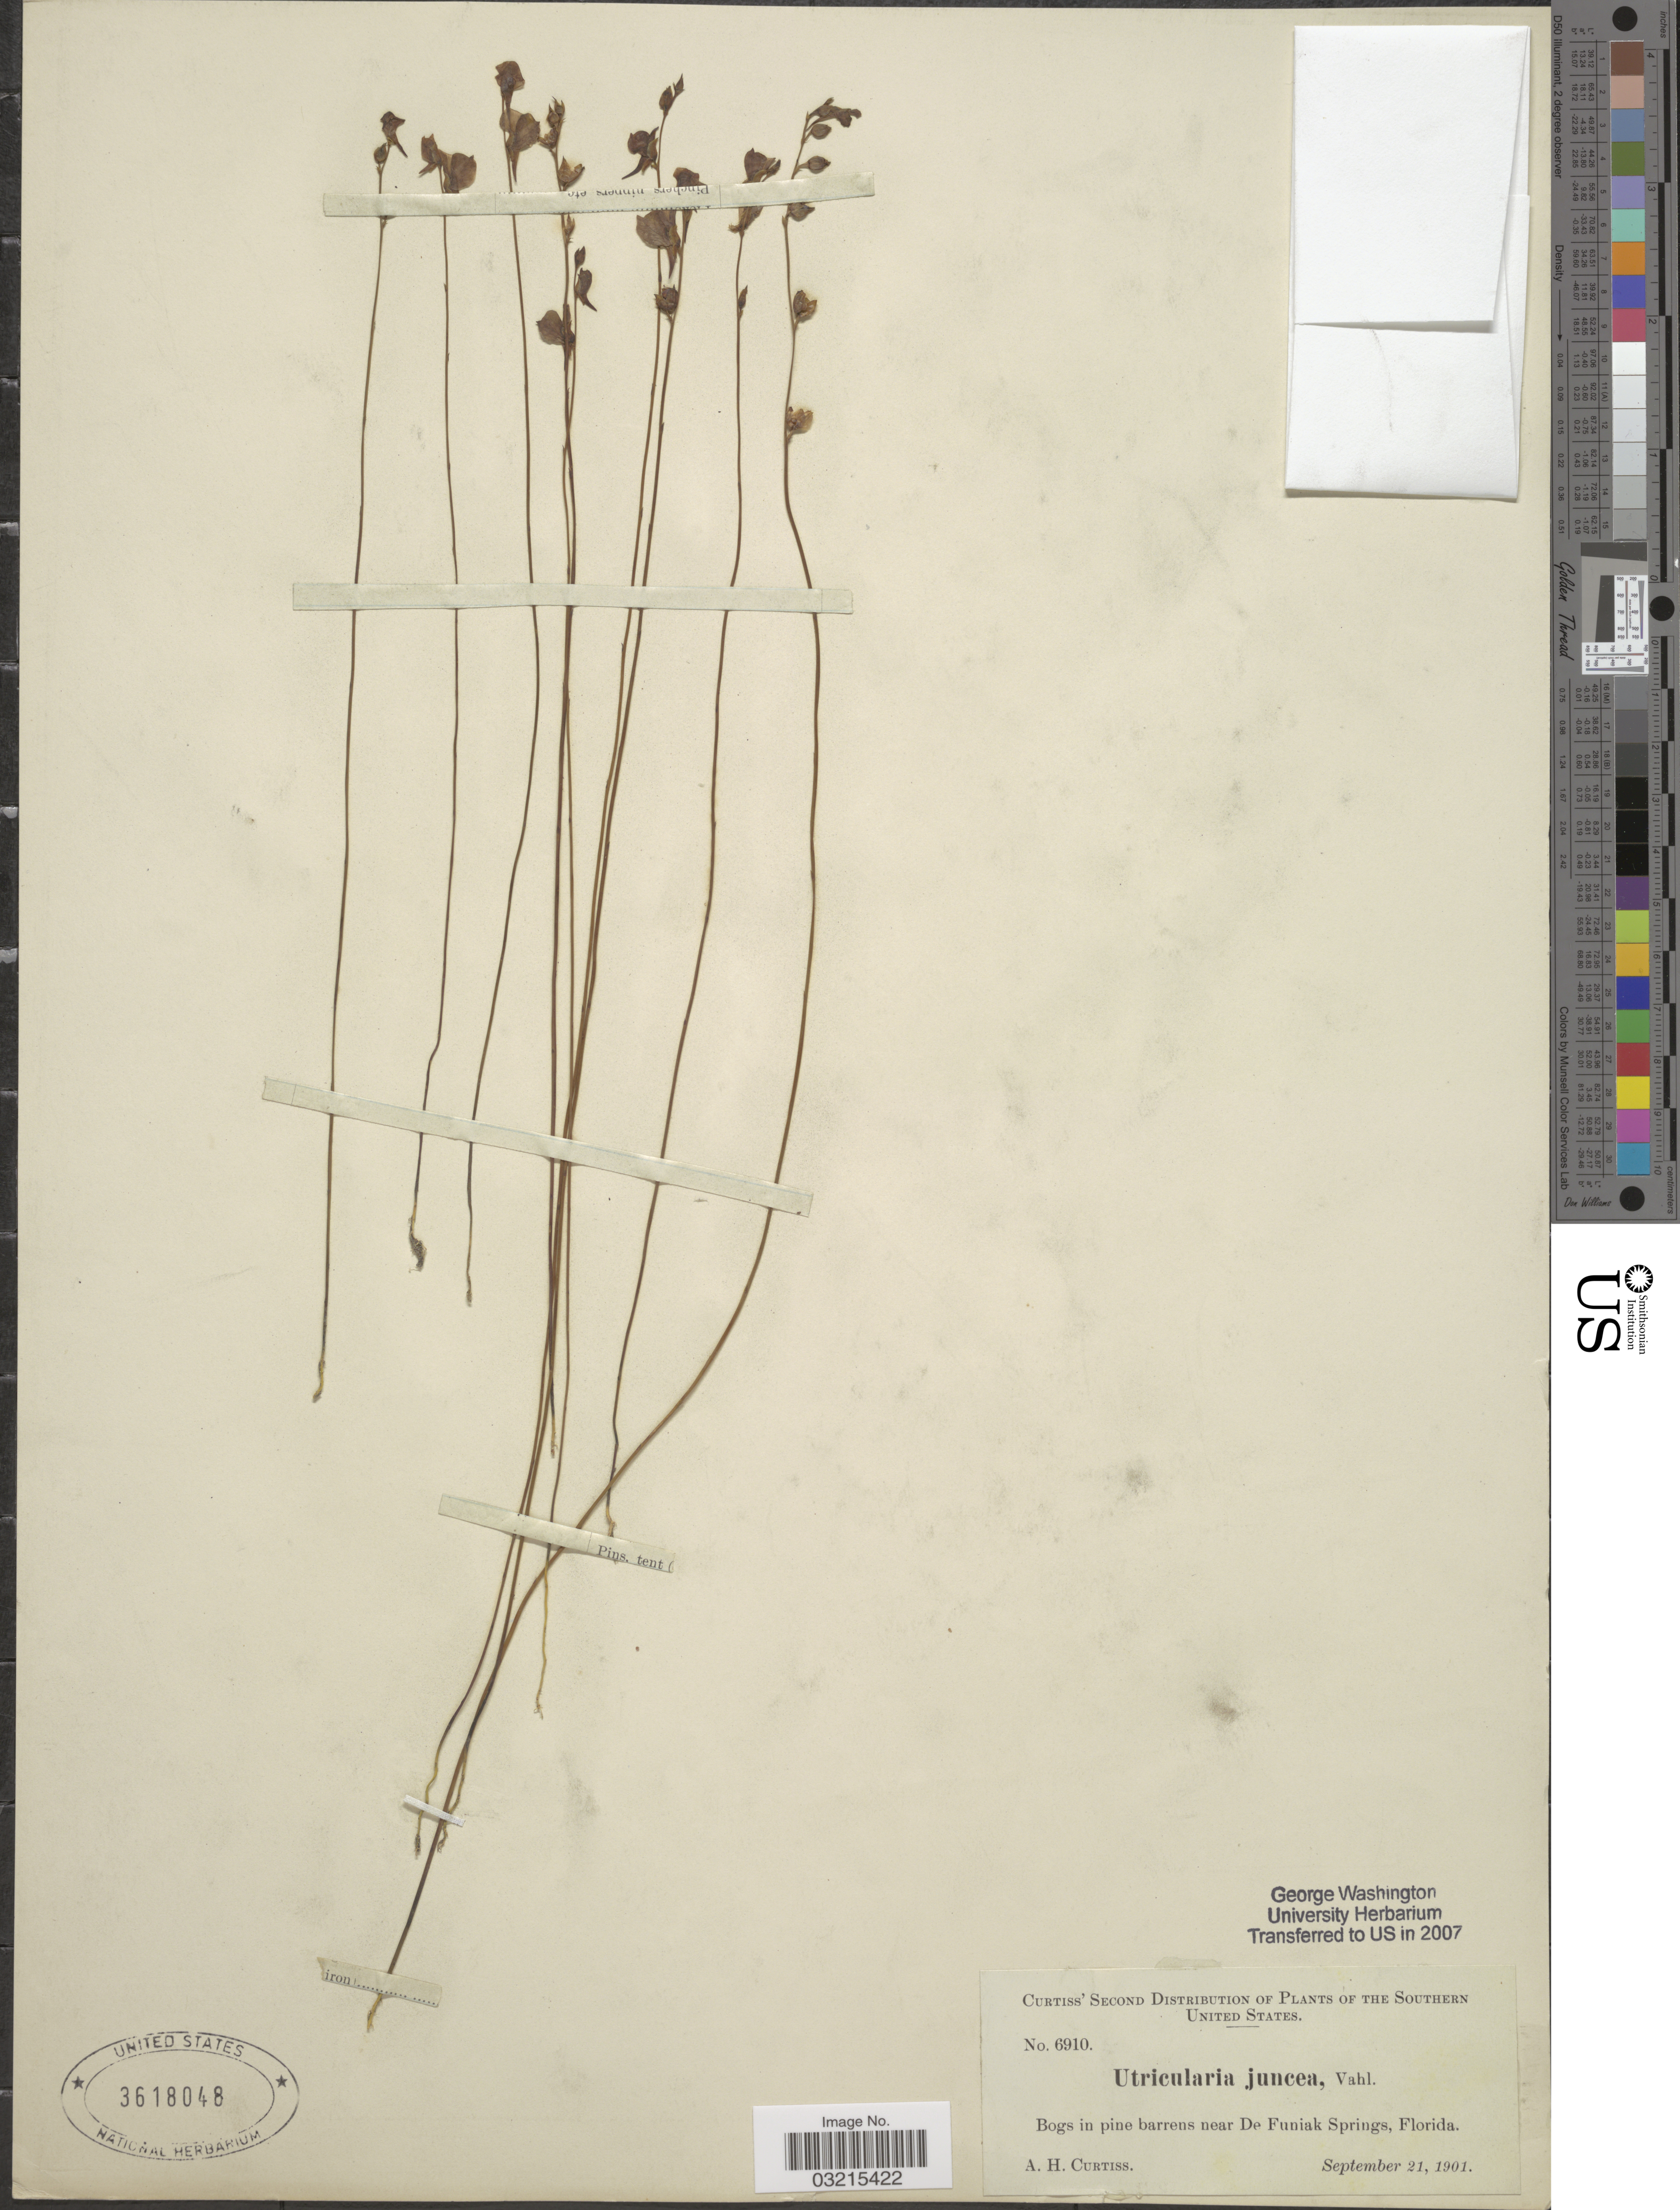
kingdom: Plantae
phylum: Tracheophyta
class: Magnoliopsida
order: Lamiales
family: Lentibulariaceae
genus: Utricularia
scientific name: Utricularia juncea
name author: Vahl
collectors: A. H. Curtiss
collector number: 6910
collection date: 1901-09-21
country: United States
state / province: Florida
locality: Southern United States. Bogs in pine barrens near De Funiak Springs.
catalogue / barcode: US 3618048